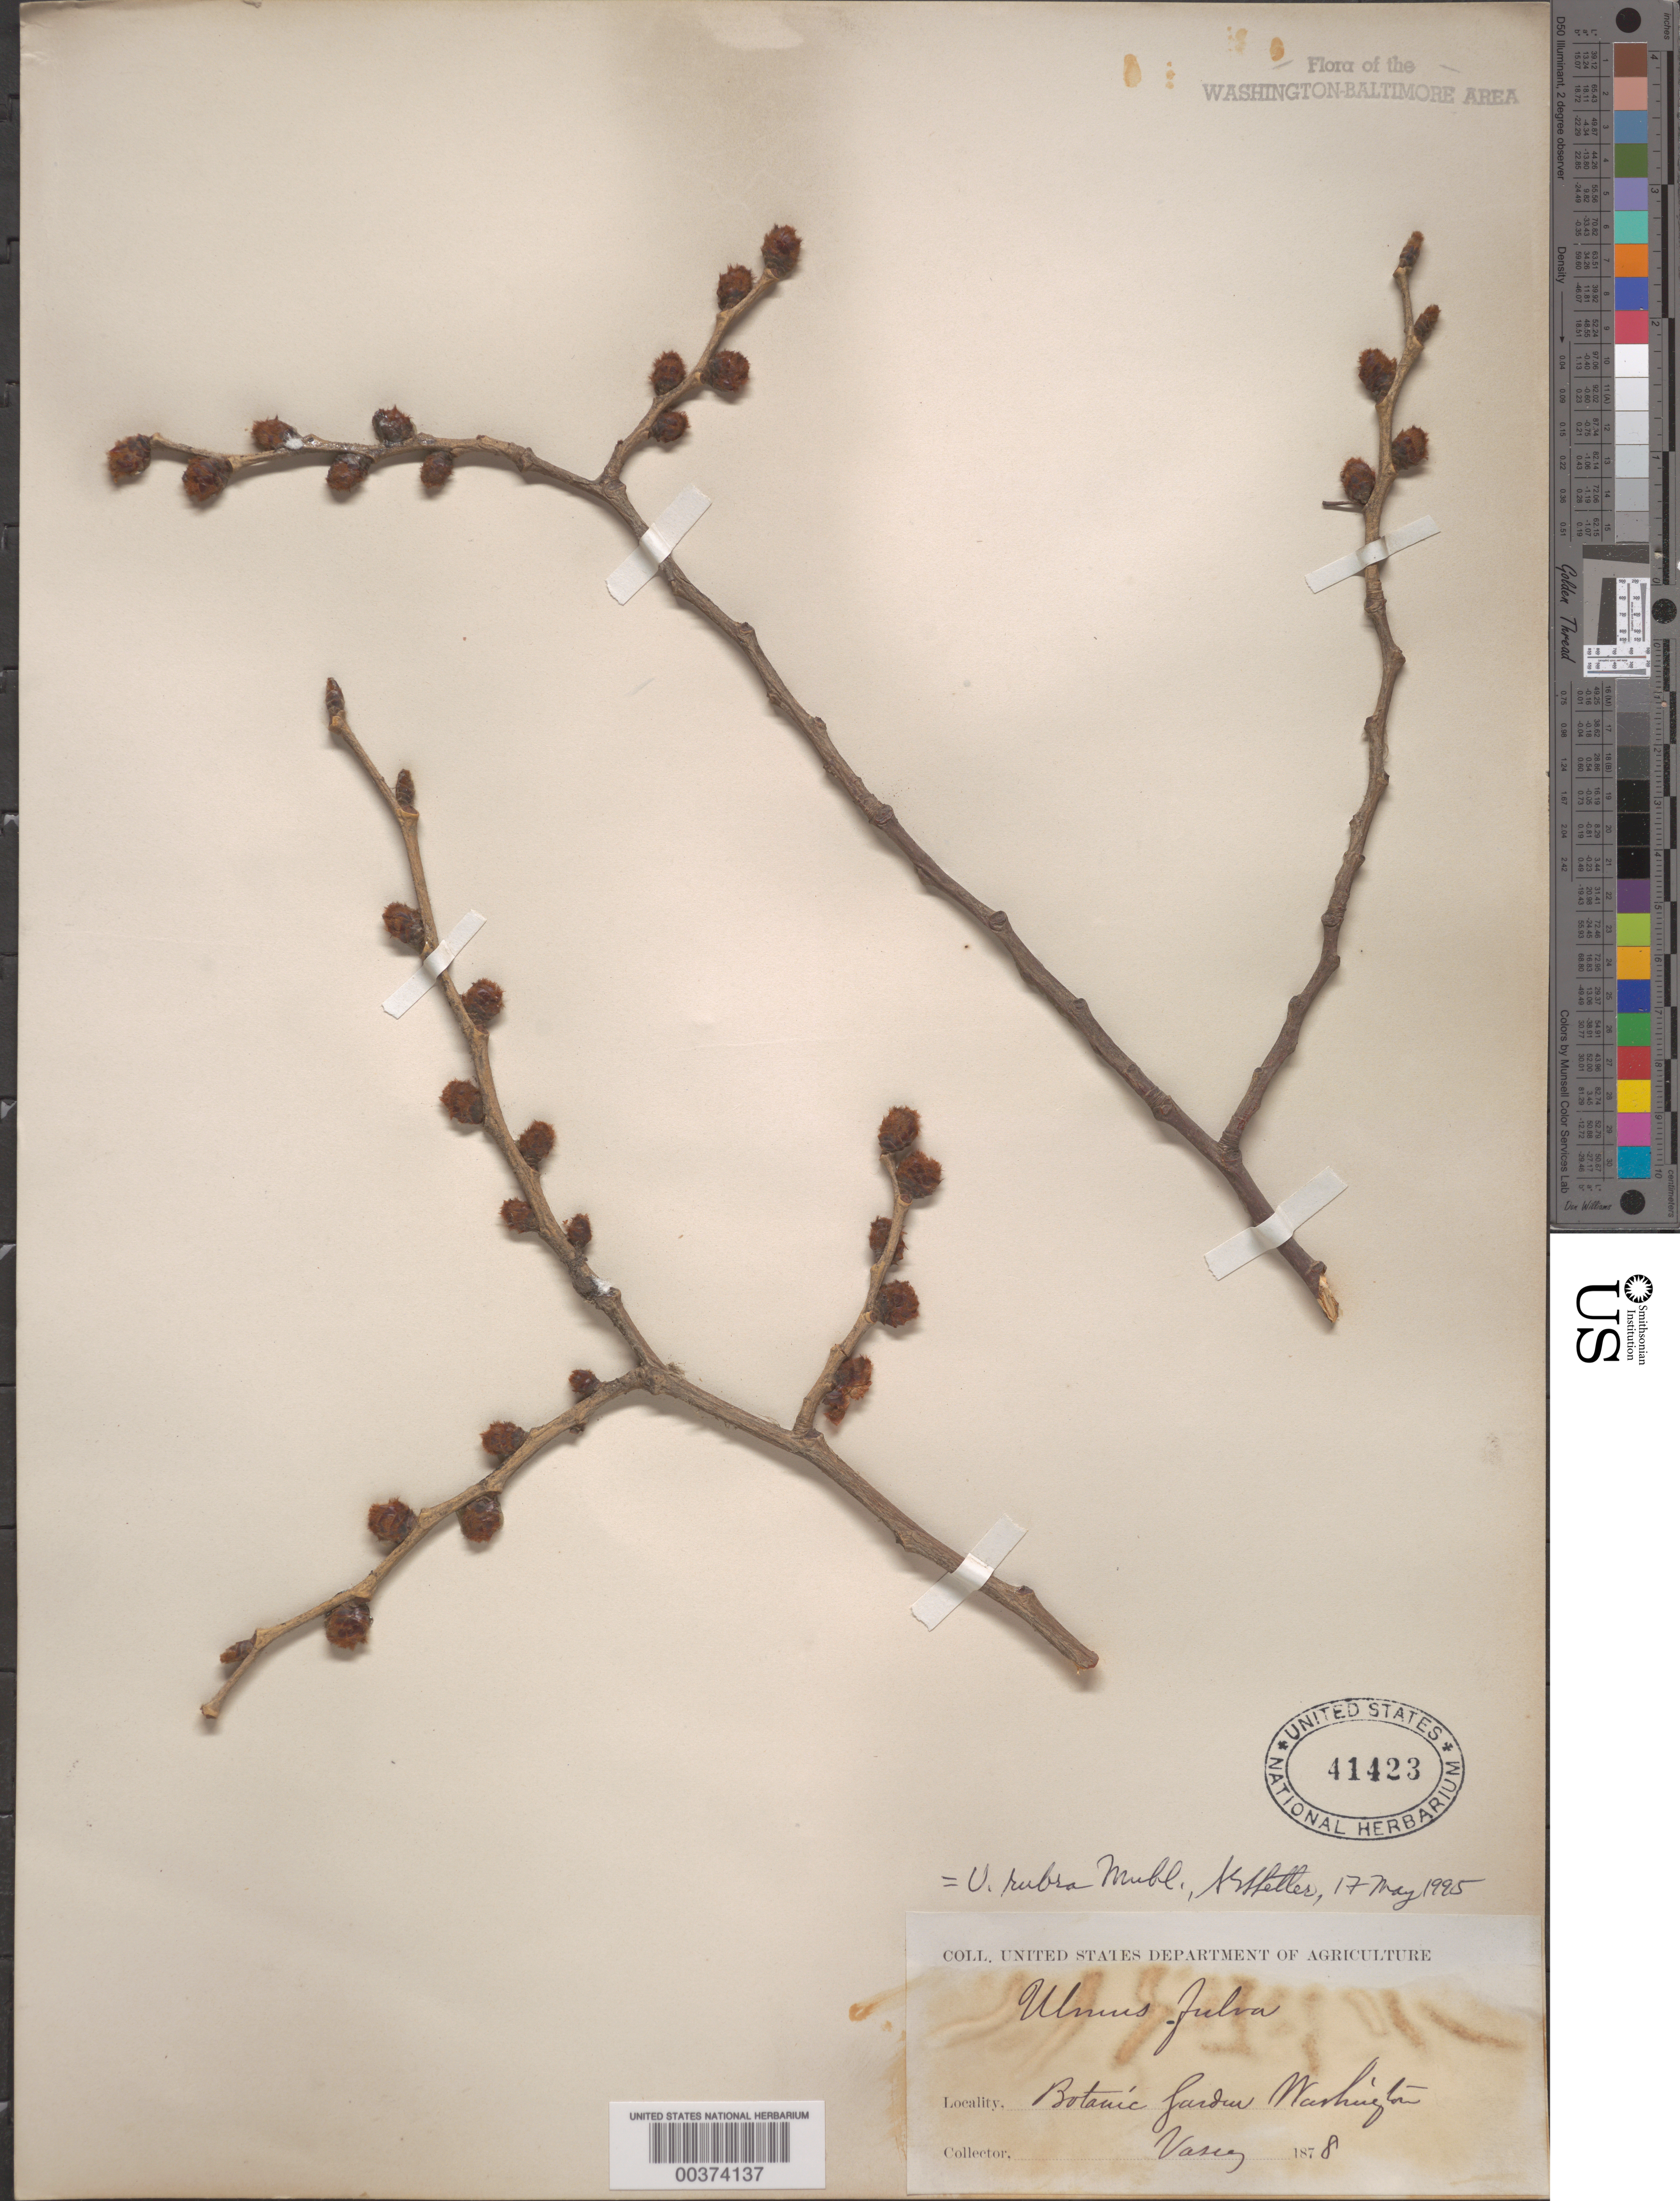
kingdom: Plantae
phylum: Tracheophyta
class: Magnoliopsida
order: Rosales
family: Ulmaceae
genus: Ulmus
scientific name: Ulmus rubra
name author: Muhl.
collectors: G. Vasey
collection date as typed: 1878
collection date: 1878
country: United States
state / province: District of Columbia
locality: Botanic Garden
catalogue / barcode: US 41423